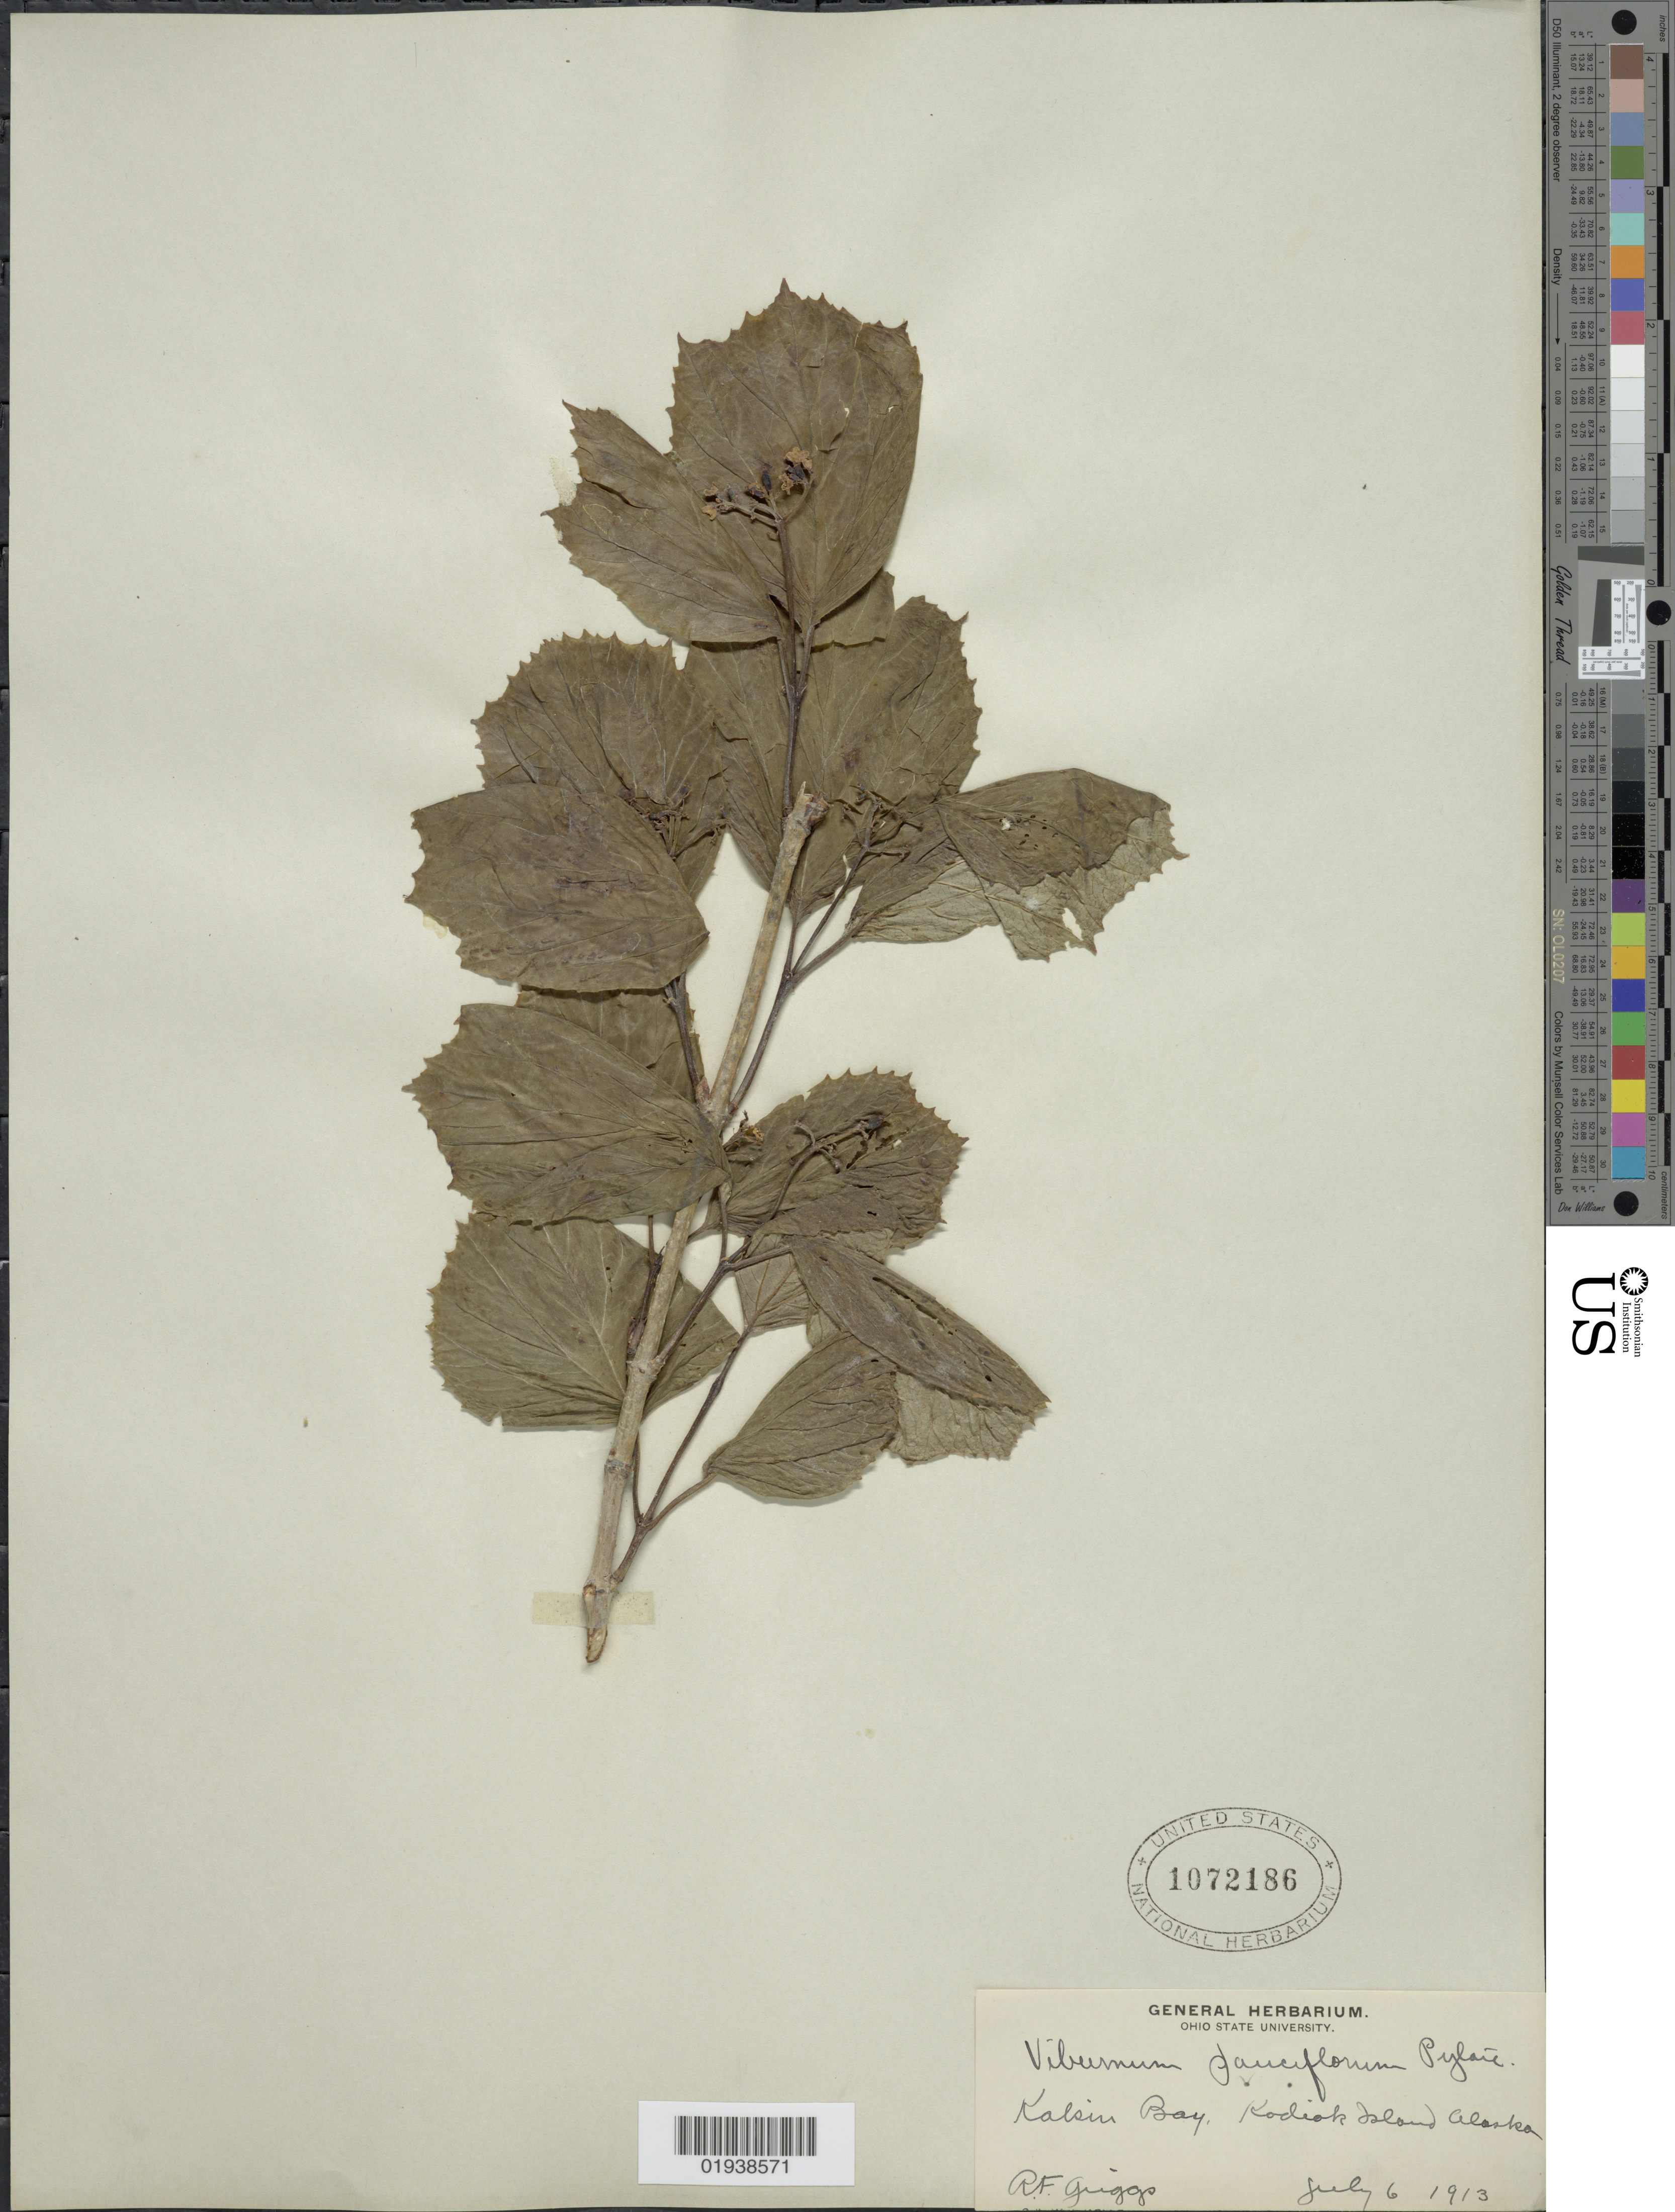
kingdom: Plantae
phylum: Tracheophyta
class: Magnoliopsida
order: Dipsacales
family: Viburnaceae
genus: Viburnum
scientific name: Viburnum edule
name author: (Michx.) Raf.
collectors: R. F. Griggs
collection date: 1913-07-06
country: United States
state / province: Alaska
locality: Kalsin Bay, Kodiak Island.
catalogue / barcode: US 1072186